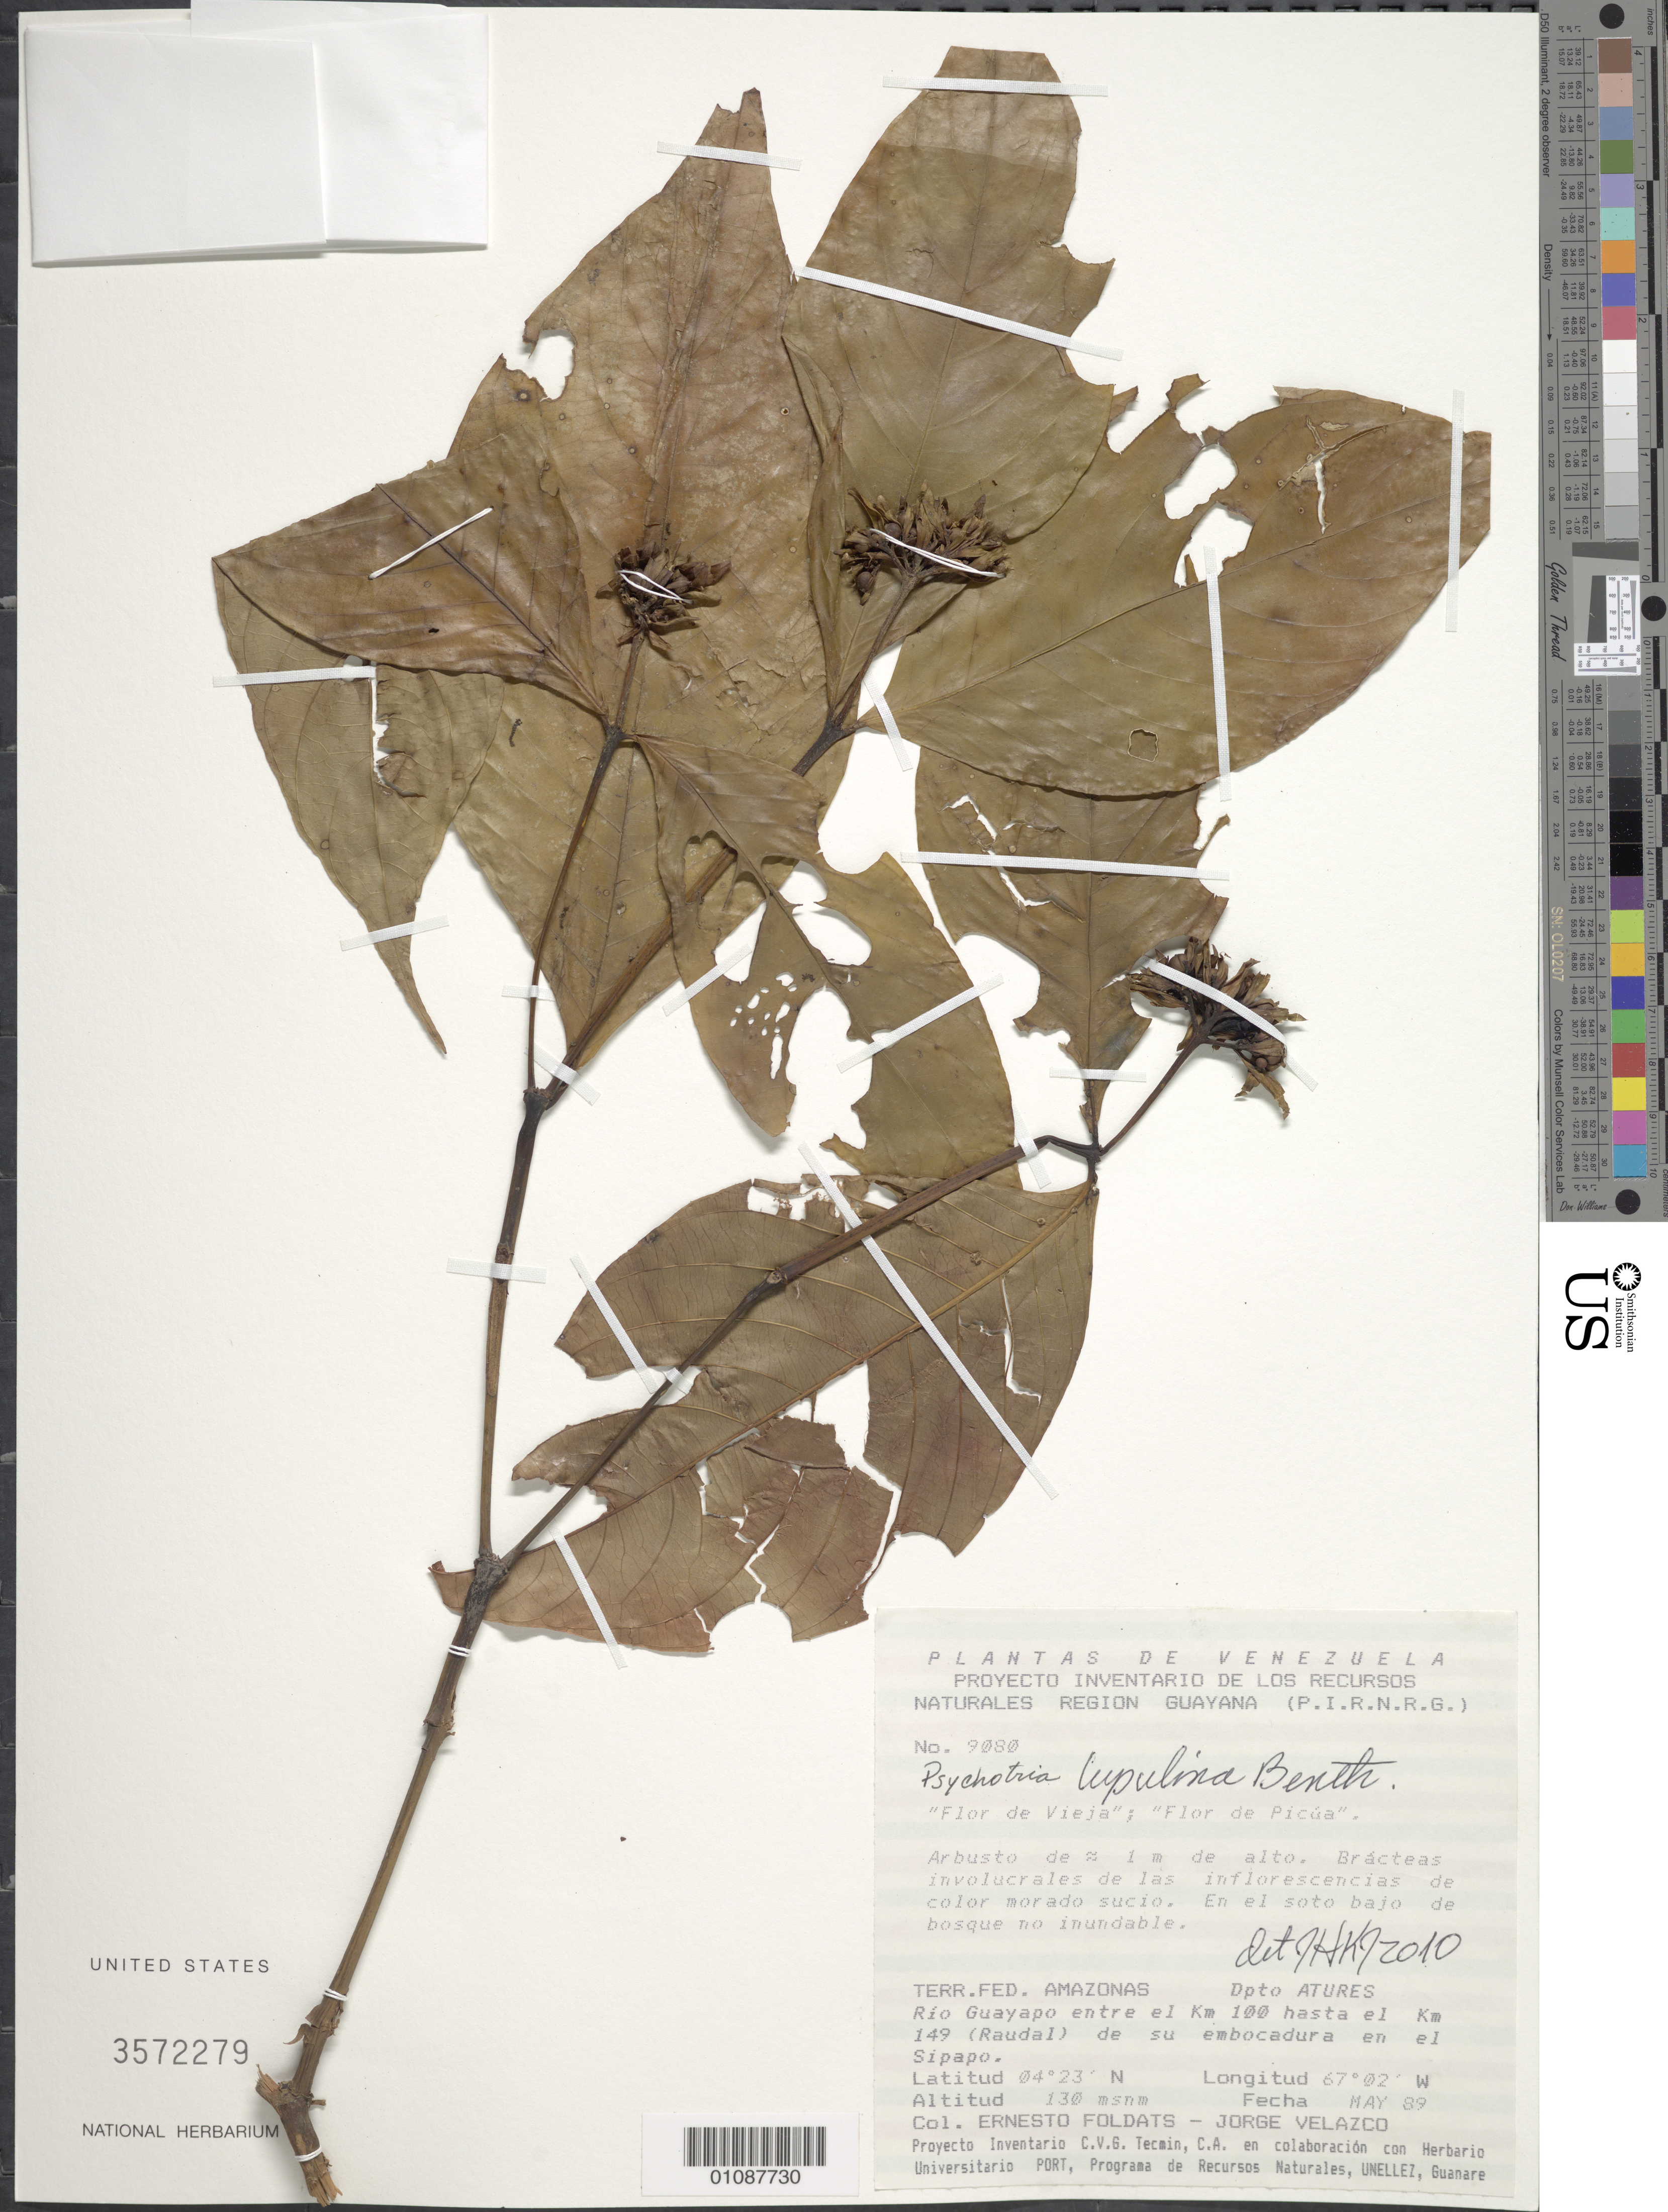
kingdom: Plantae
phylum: Tracheophyta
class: Magnoliopsida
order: Gentianales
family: Rubiaceae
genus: Psychotria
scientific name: Psychotria lupulina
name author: Benth.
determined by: Kirkbride, J. H.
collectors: E. Foldats & J. Velazco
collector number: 9080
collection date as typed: May-89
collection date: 1989-05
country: Venezuela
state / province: Amazonas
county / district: Atures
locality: Río Guaypo entre el Km 100 hasta el km 149 (Raudal) de su embocadura en el Sipapo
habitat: Soto bajo de bosque no inundable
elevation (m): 130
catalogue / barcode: US 3572279